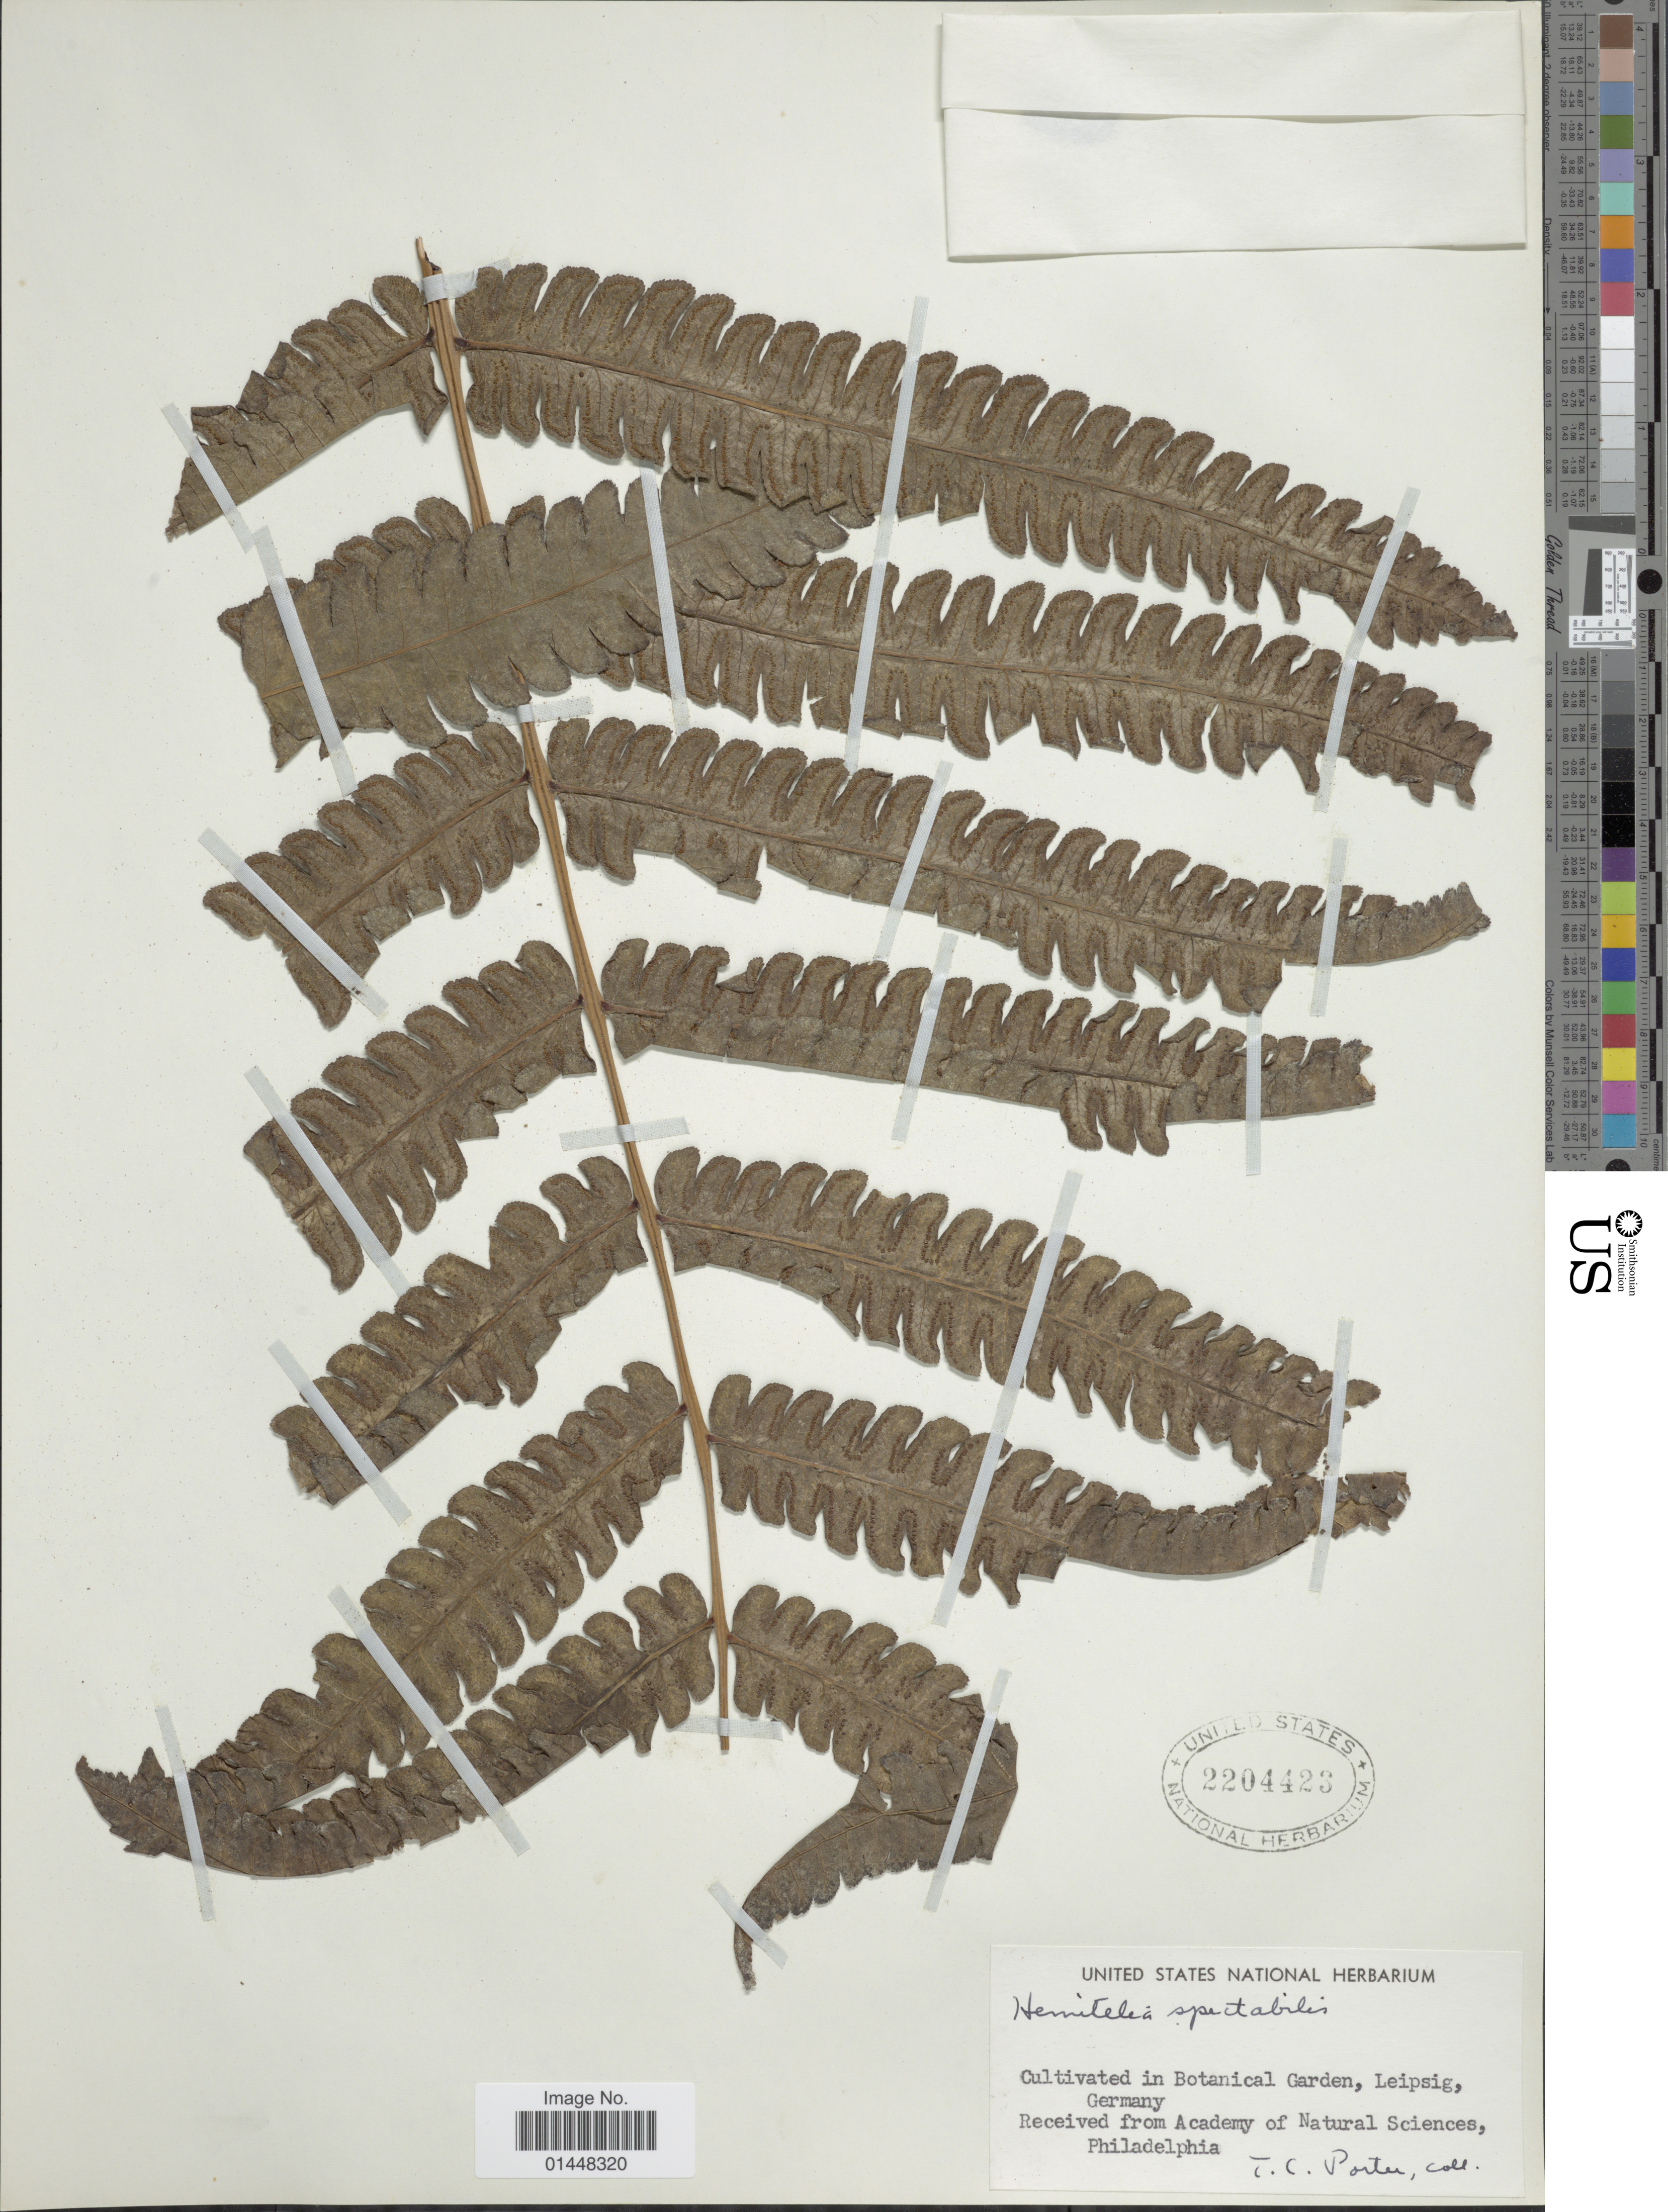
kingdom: Plantae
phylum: Tracheophyta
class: Polypodiopsida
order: Cyatheales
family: Cyatheaceae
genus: Cyathea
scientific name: Cyathea spectabilis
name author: (Kunze) Domin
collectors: T. Porter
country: Germany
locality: Cultivated in Botanical Garden, Leipsig.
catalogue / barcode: US 2204423